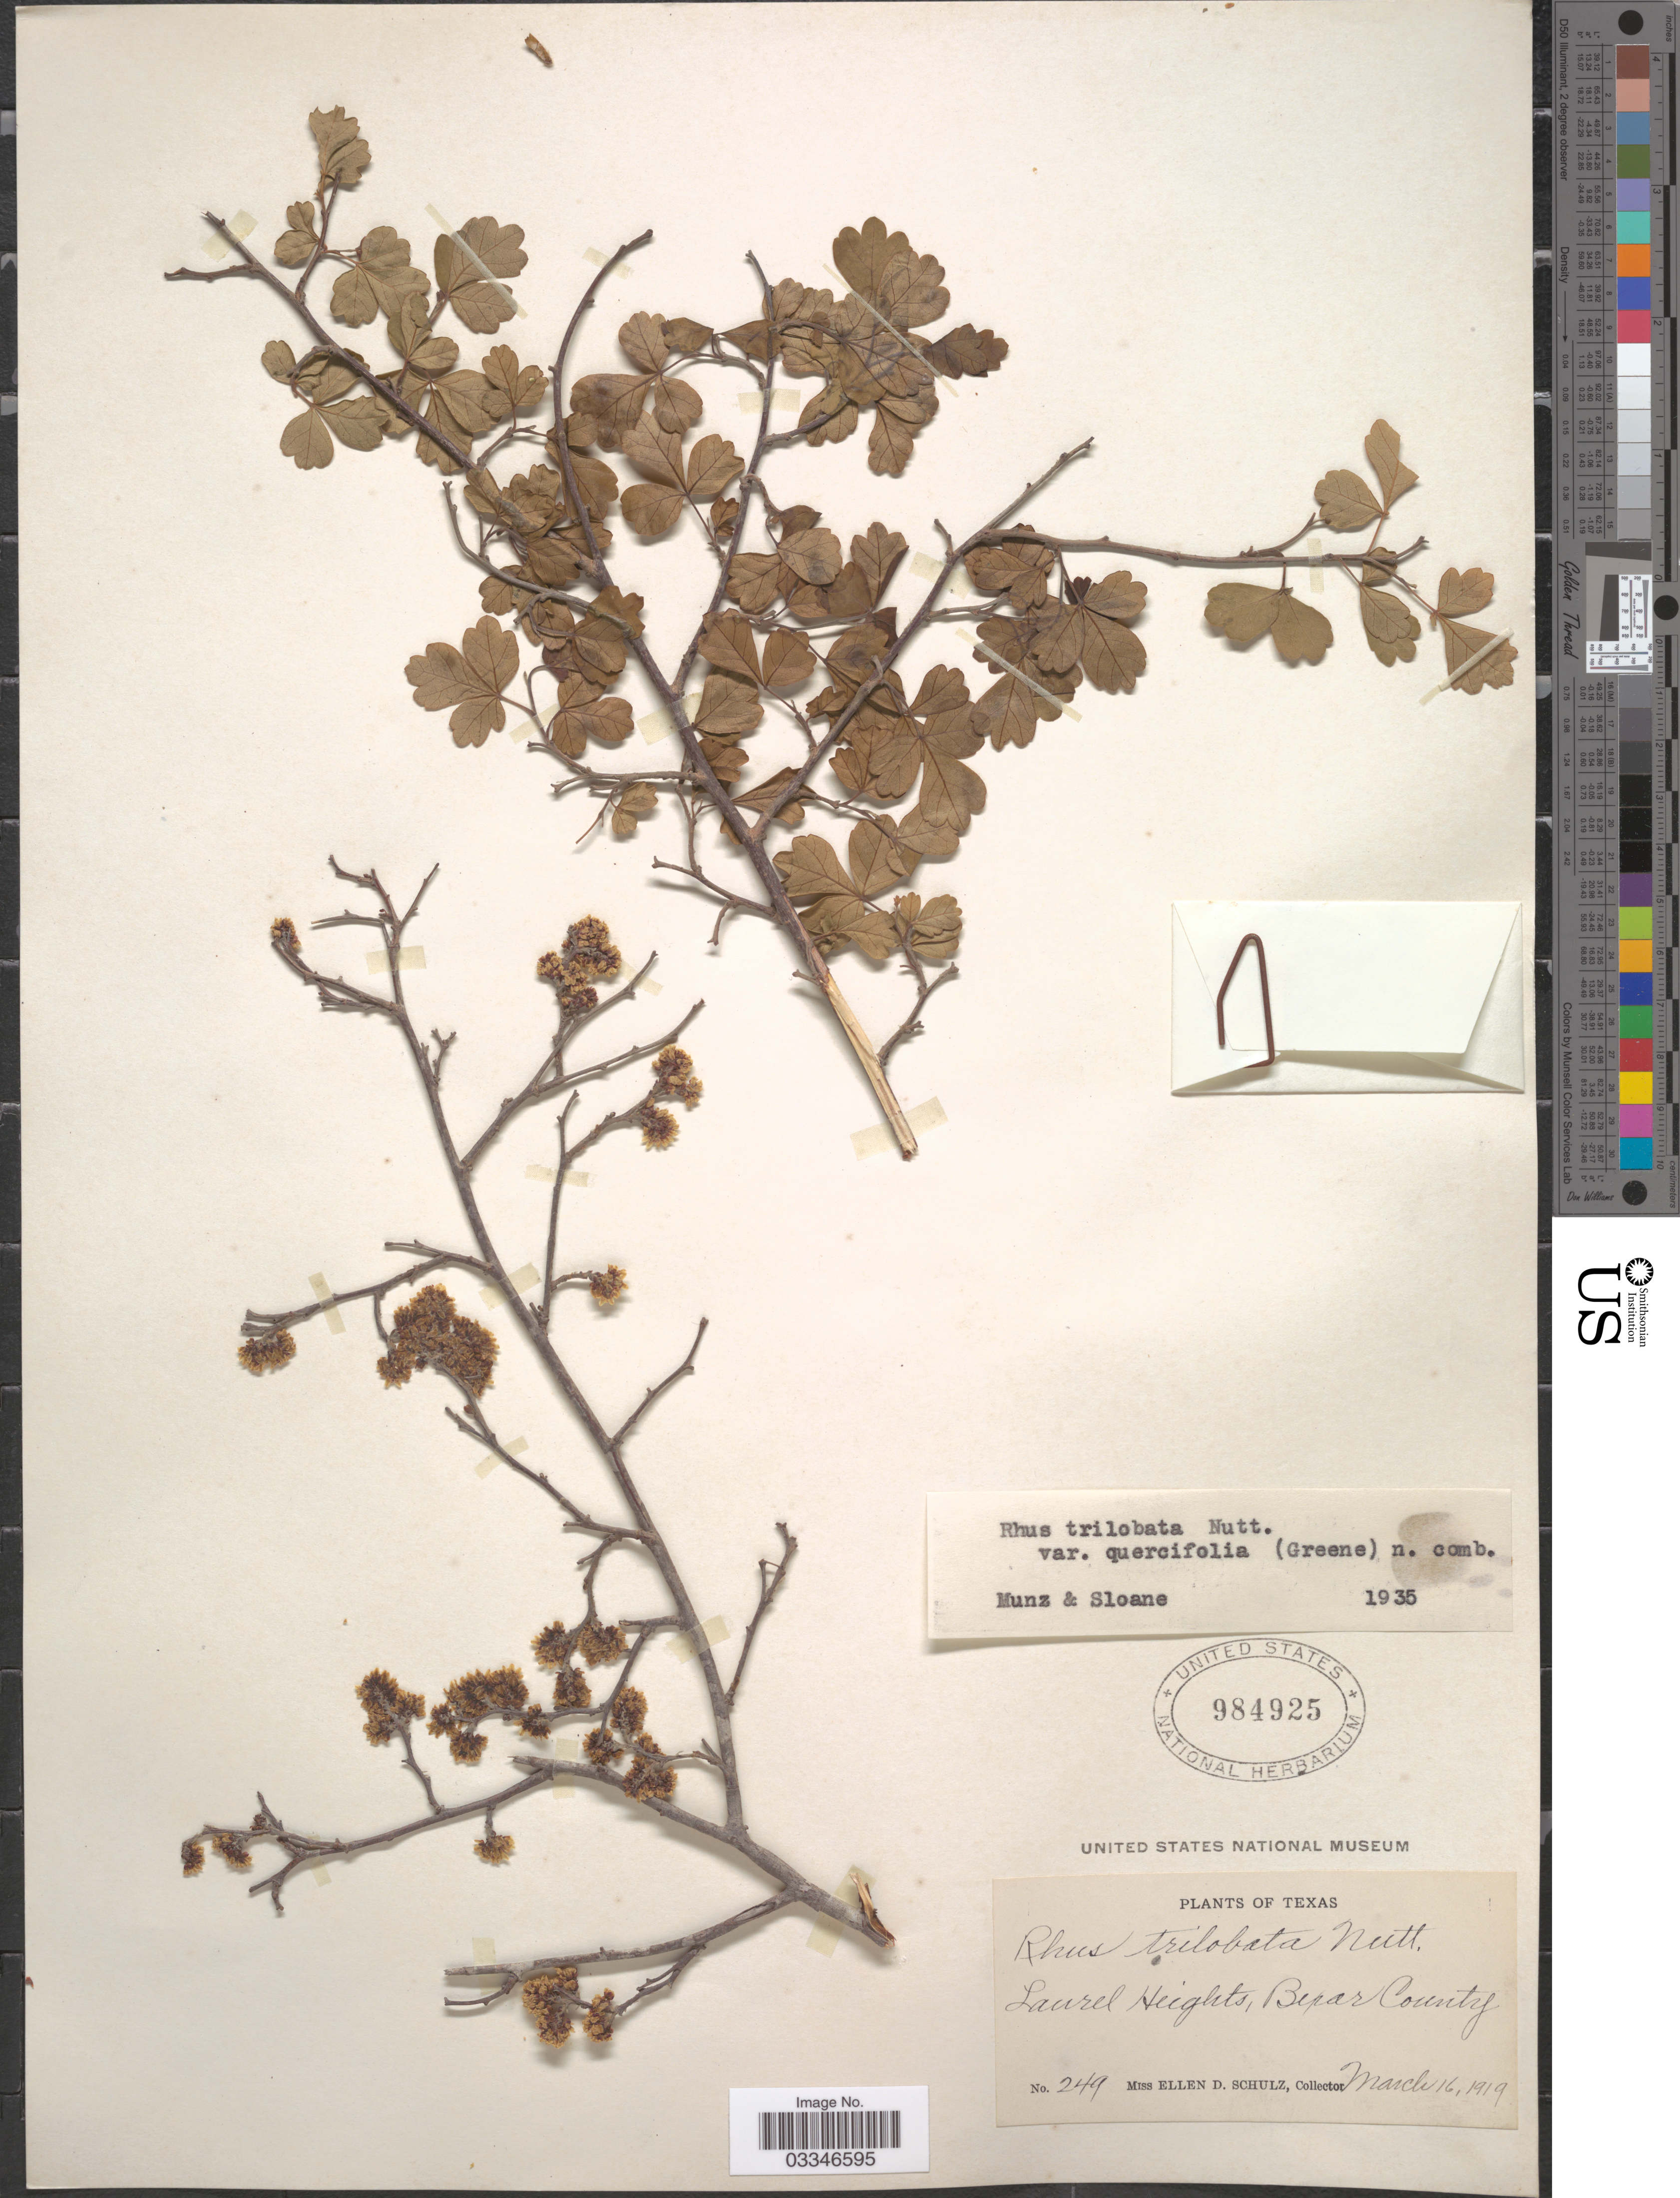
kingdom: Plantae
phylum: Tracheophyta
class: Magnoliopsida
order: Sapindales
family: Anacardiaceae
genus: Rhus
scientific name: Rhus trilobata var. quercifolia (Greene) Munz & Sloane ined.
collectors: E. D. Schulz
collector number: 249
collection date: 1919-03-16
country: United States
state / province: Texas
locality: Laurel Heights, Bexar County.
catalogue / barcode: US 984925